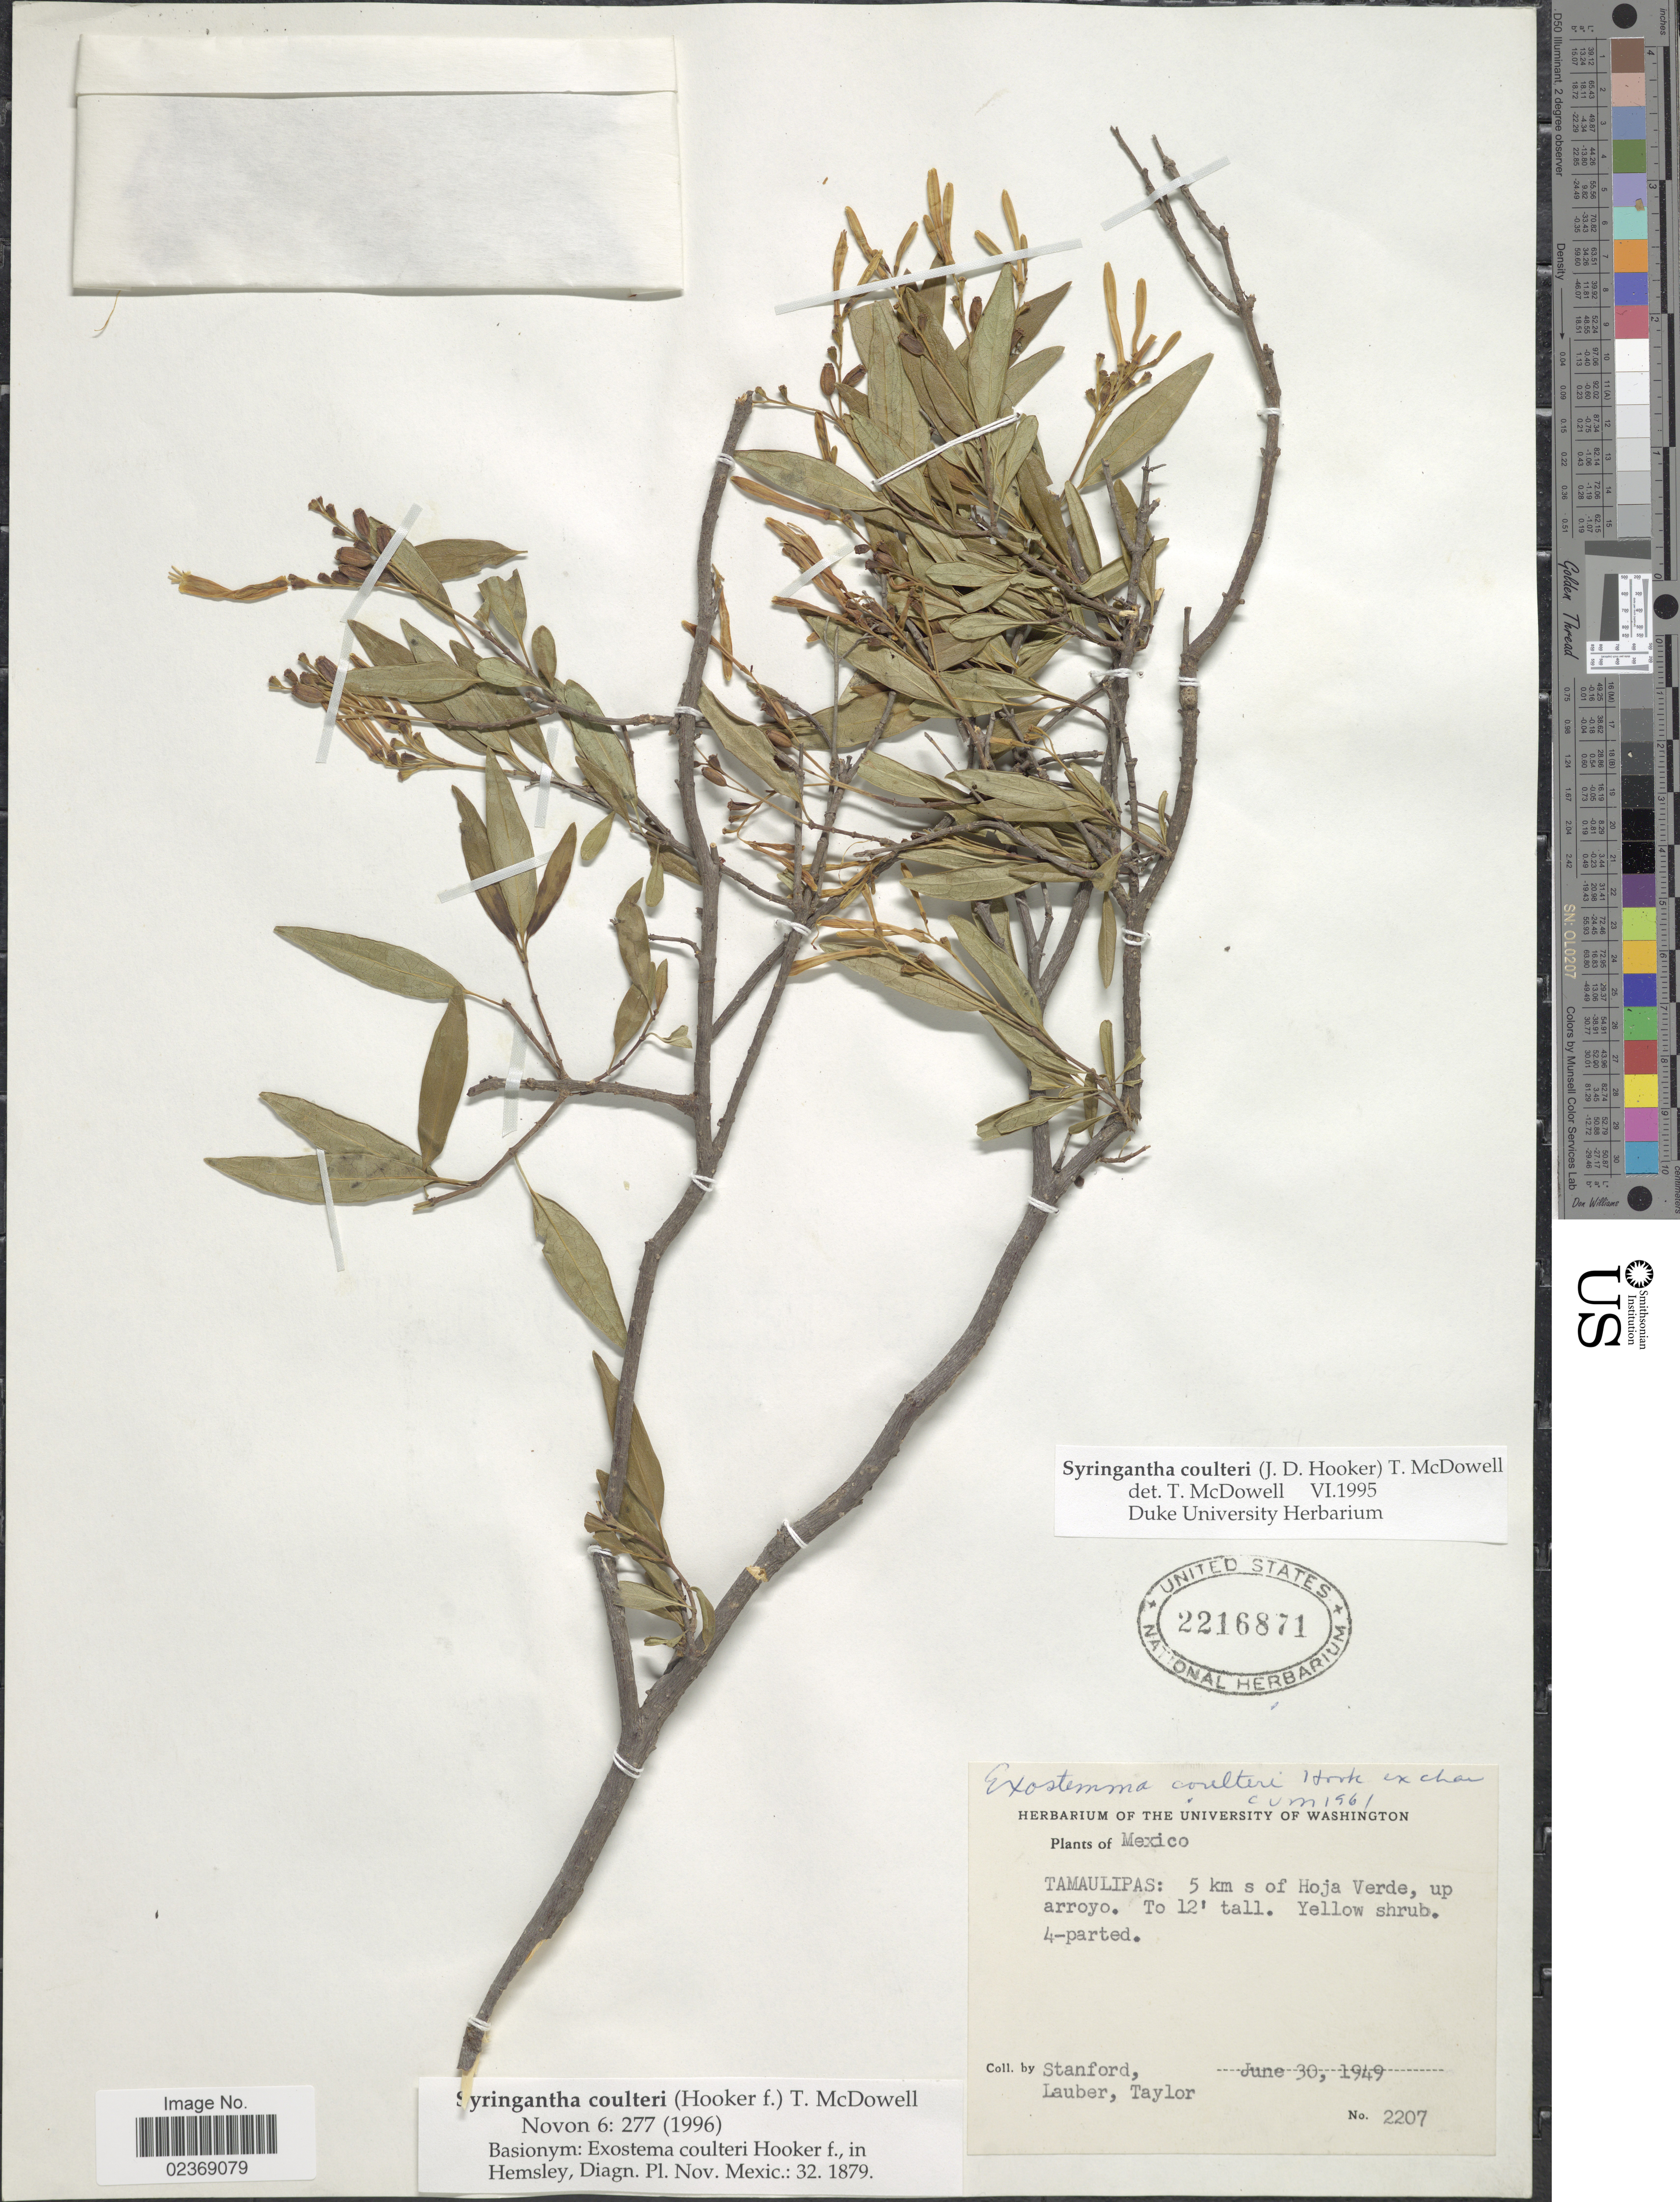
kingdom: Plantae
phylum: Tracheophyta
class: Magnoliopsida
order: Gentianales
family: Rubiaceae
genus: Syringantha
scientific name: Syringantha coulteri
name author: (Hook. f.) T. McDowell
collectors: -. Stanford, -. Lauber & -. Taylor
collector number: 2207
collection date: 1949-06-30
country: Mexico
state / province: Tamaulipas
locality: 5 km s of Hoja Verde, up arroyo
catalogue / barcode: US 2216871